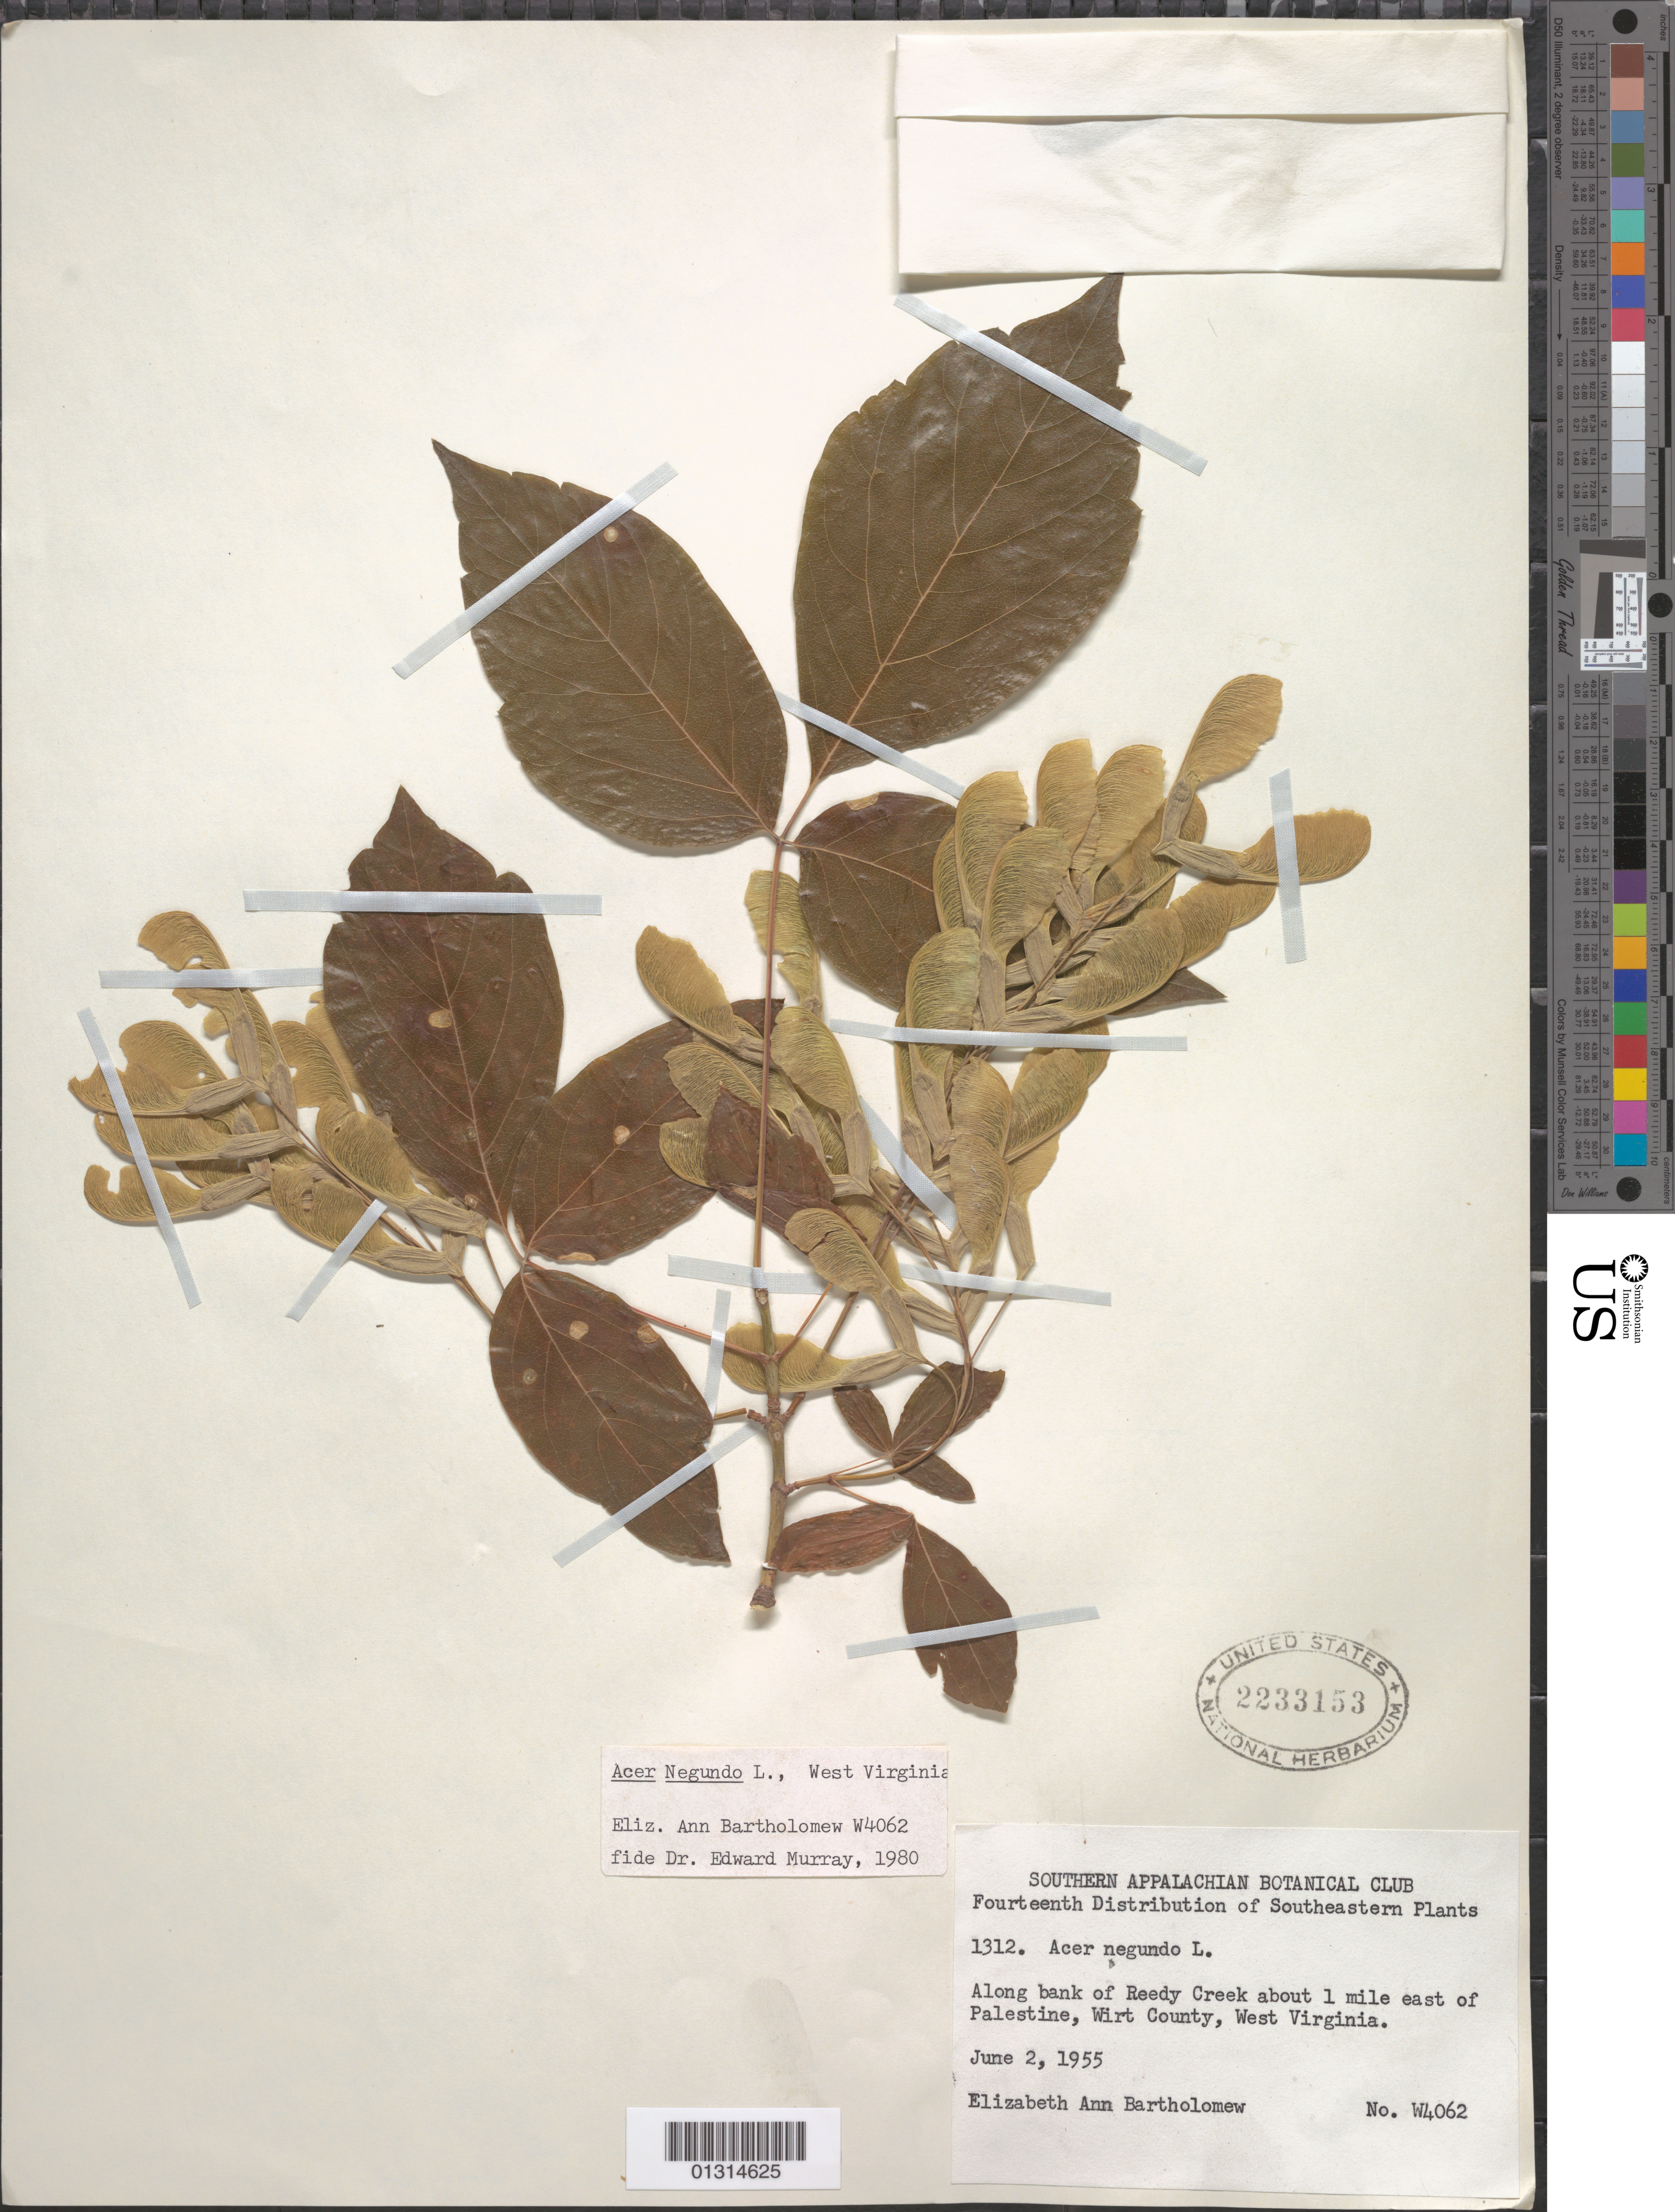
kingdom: Plantae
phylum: Tracheophyta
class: Magnoliopsida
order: Sapindales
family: Sapindaceae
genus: Acer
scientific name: Acer negundo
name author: L.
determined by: Murray, Edward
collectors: E. Bartholomew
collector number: W4062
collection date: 1955-06-02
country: United States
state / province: West Virginia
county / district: Wirt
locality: along Reedy Creek about 1 mile E of Palestine.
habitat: Along bank of creek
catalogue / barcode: US 2233153